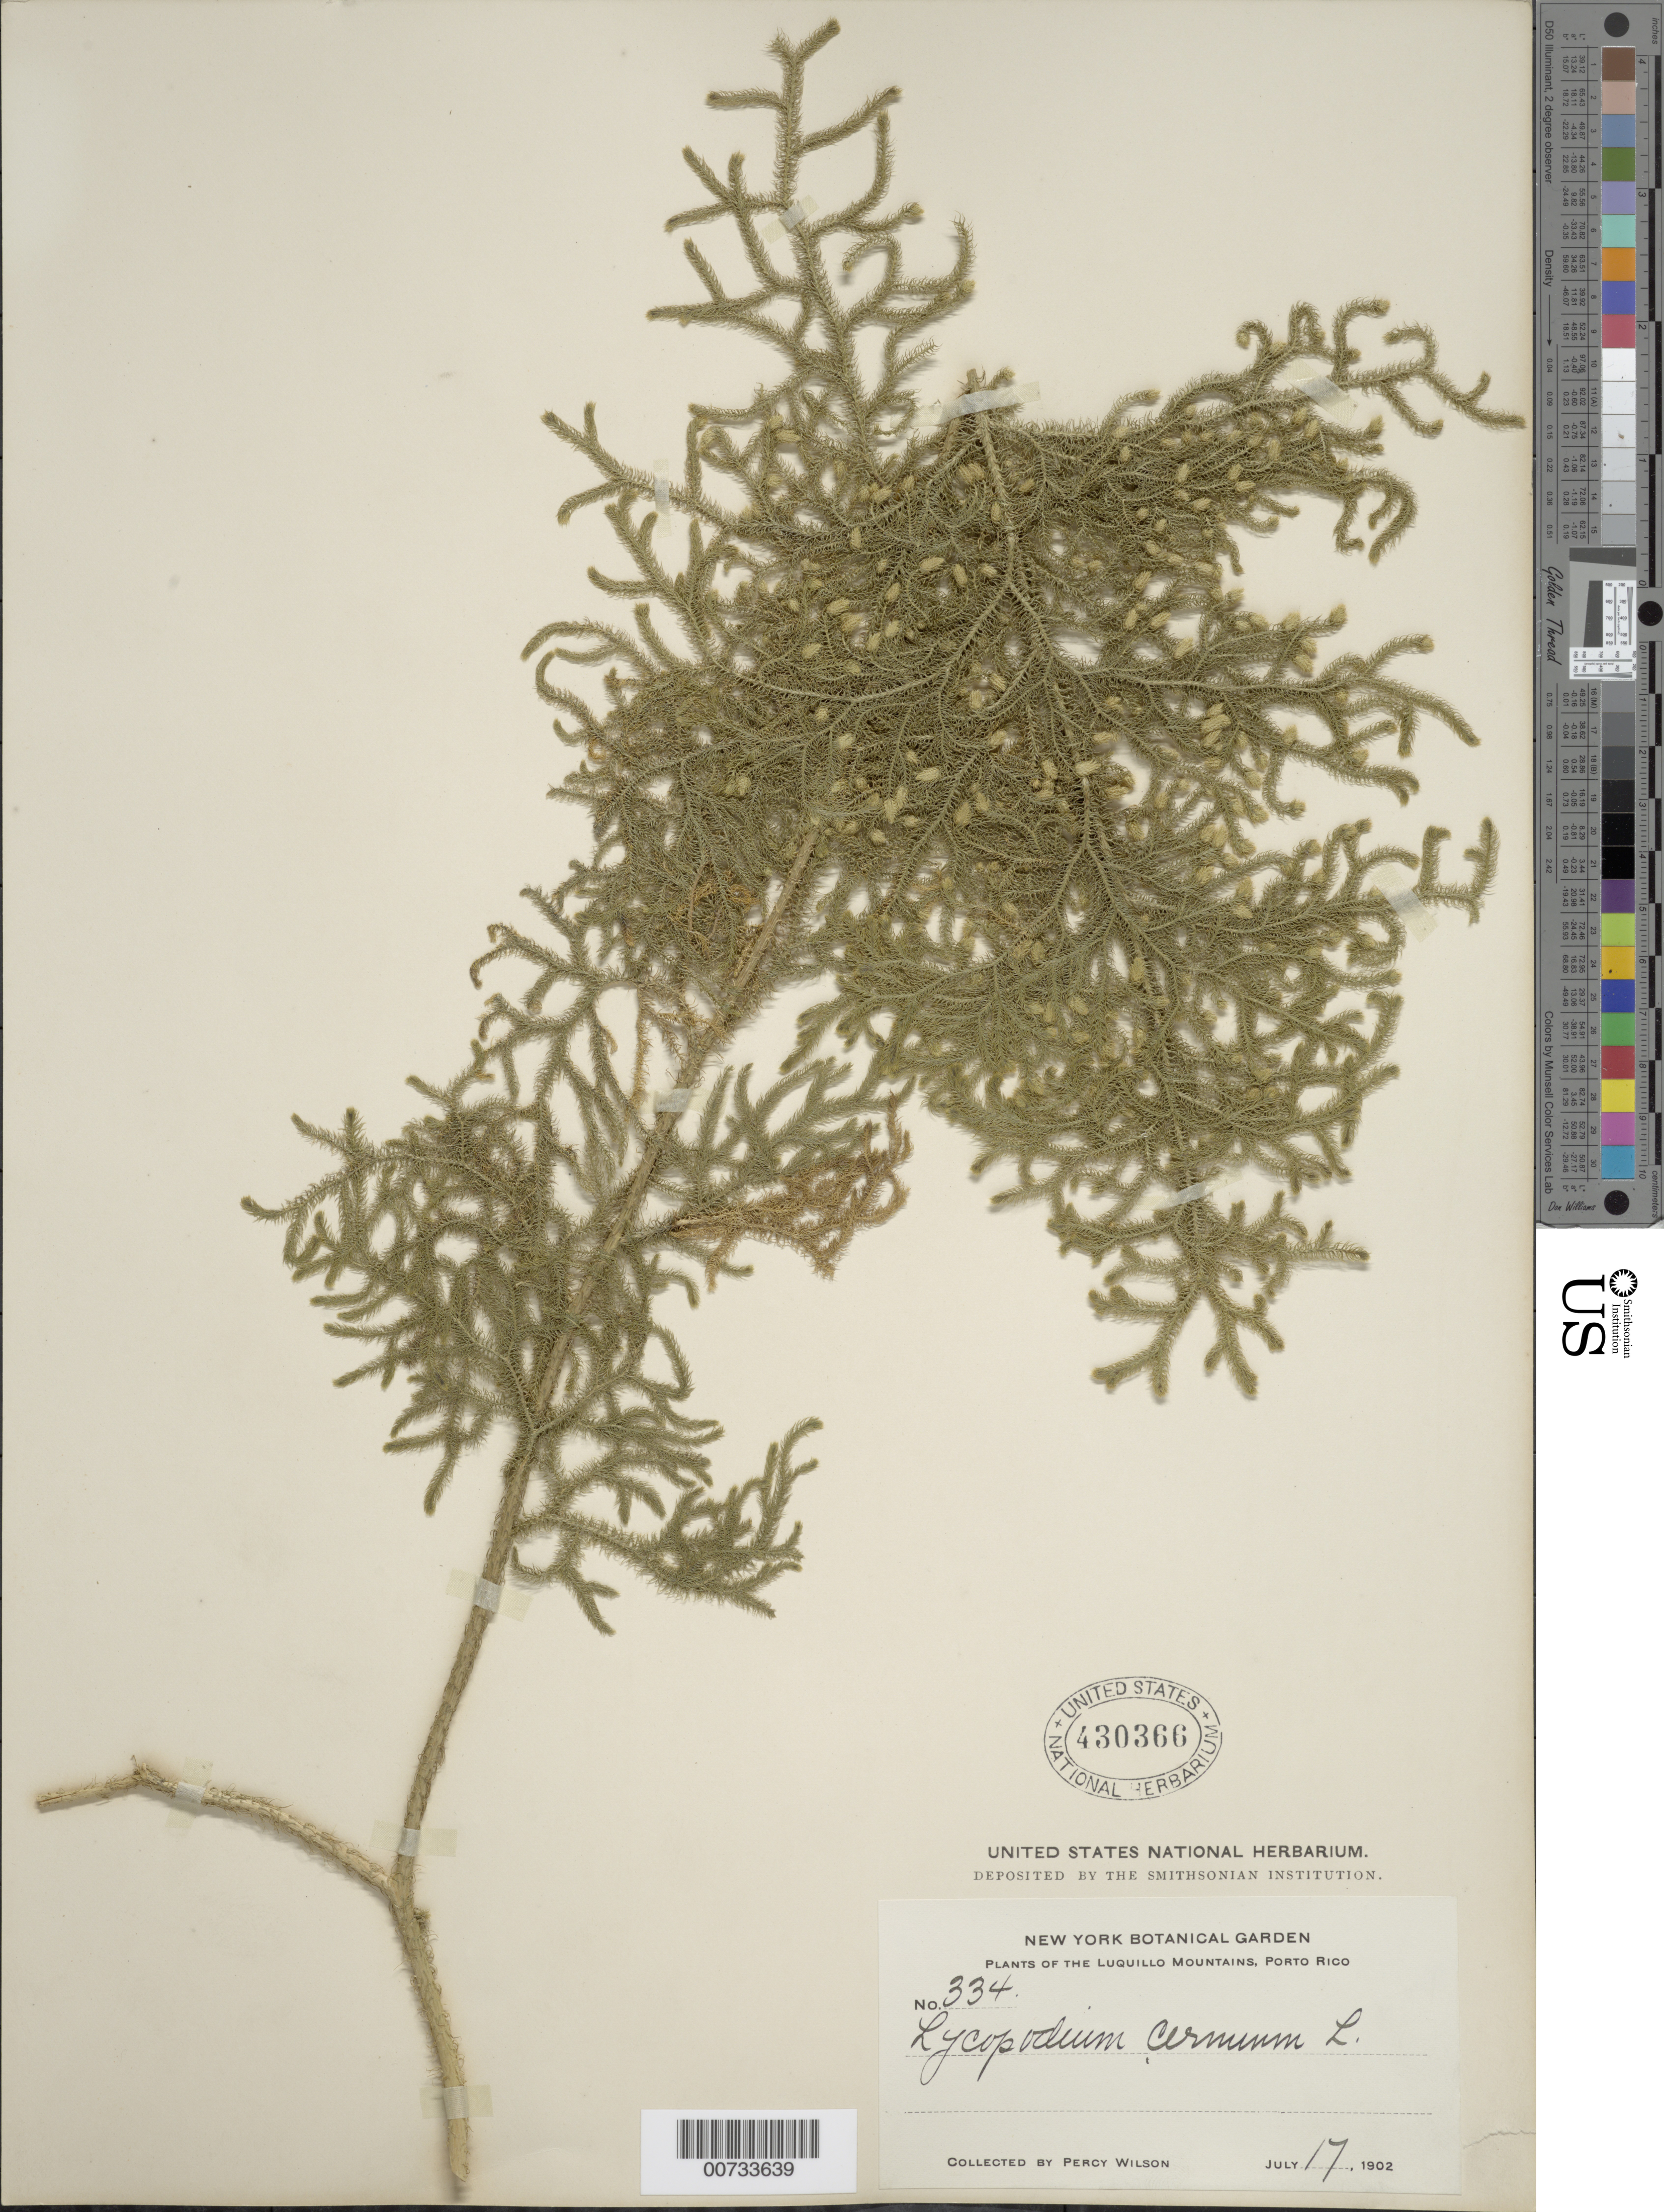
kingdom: Plantae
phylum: Tracheophyta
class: Lycopodiopsida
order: Lycopodiales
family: Lycopodiaceae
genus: Palhinhaea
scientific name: Palhinhaea cernua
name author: (L.) Vasc. & Franco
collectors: P. Wilson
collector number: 334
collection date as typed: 17 Jul 1902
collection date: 1902-07-17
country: Puerto Rico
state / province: Luquillo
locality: Luquillo Mts.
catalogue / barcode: US 430366